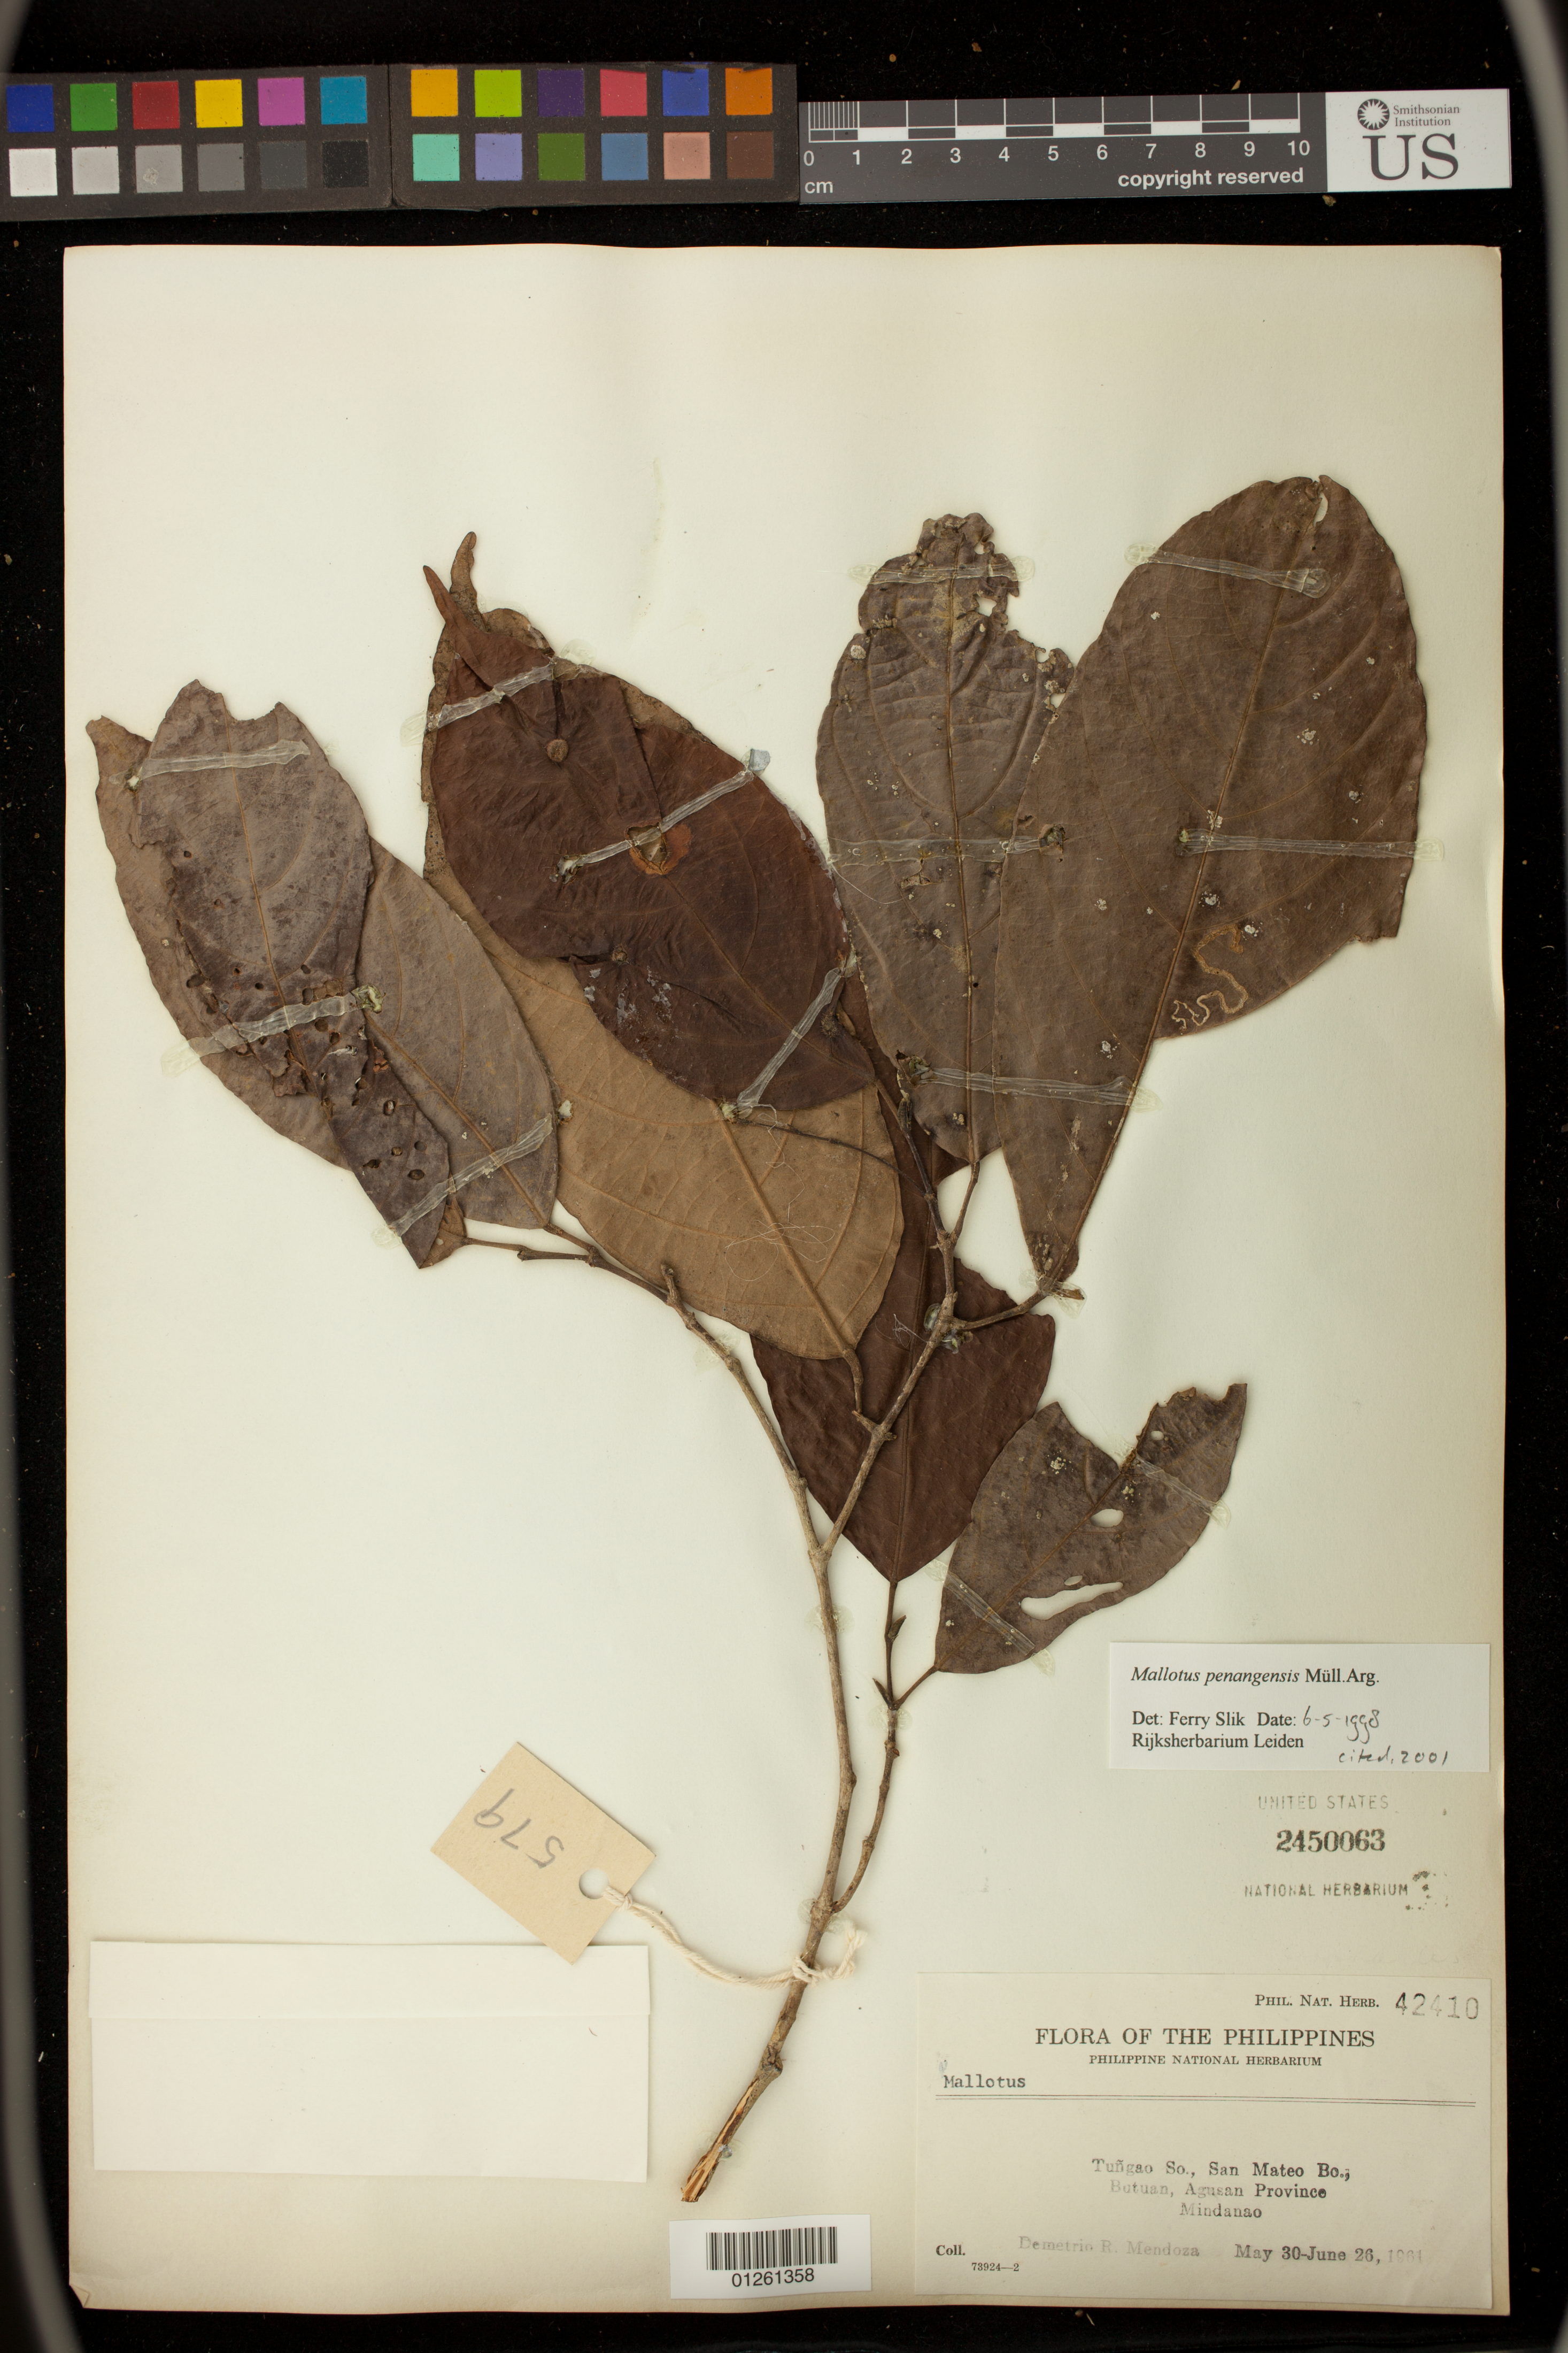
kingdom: Plantae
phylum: Tracheophyta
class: Magnoliopsida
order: Malpighiales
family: Euphorbiaceae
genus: Hancea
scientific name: Hancea penangensis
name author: (Müll. Arg.) S.E.C. Sierra et al.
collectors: D. Mendoza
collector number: Phil. Nat. Herb. 42410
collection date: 1961-05-30/1961-06-26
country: Philippines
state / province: Caraga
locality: Tungao So., San Mateo Bo., Butuan, Agusan Province, Mindanao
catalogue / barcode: US 2450063